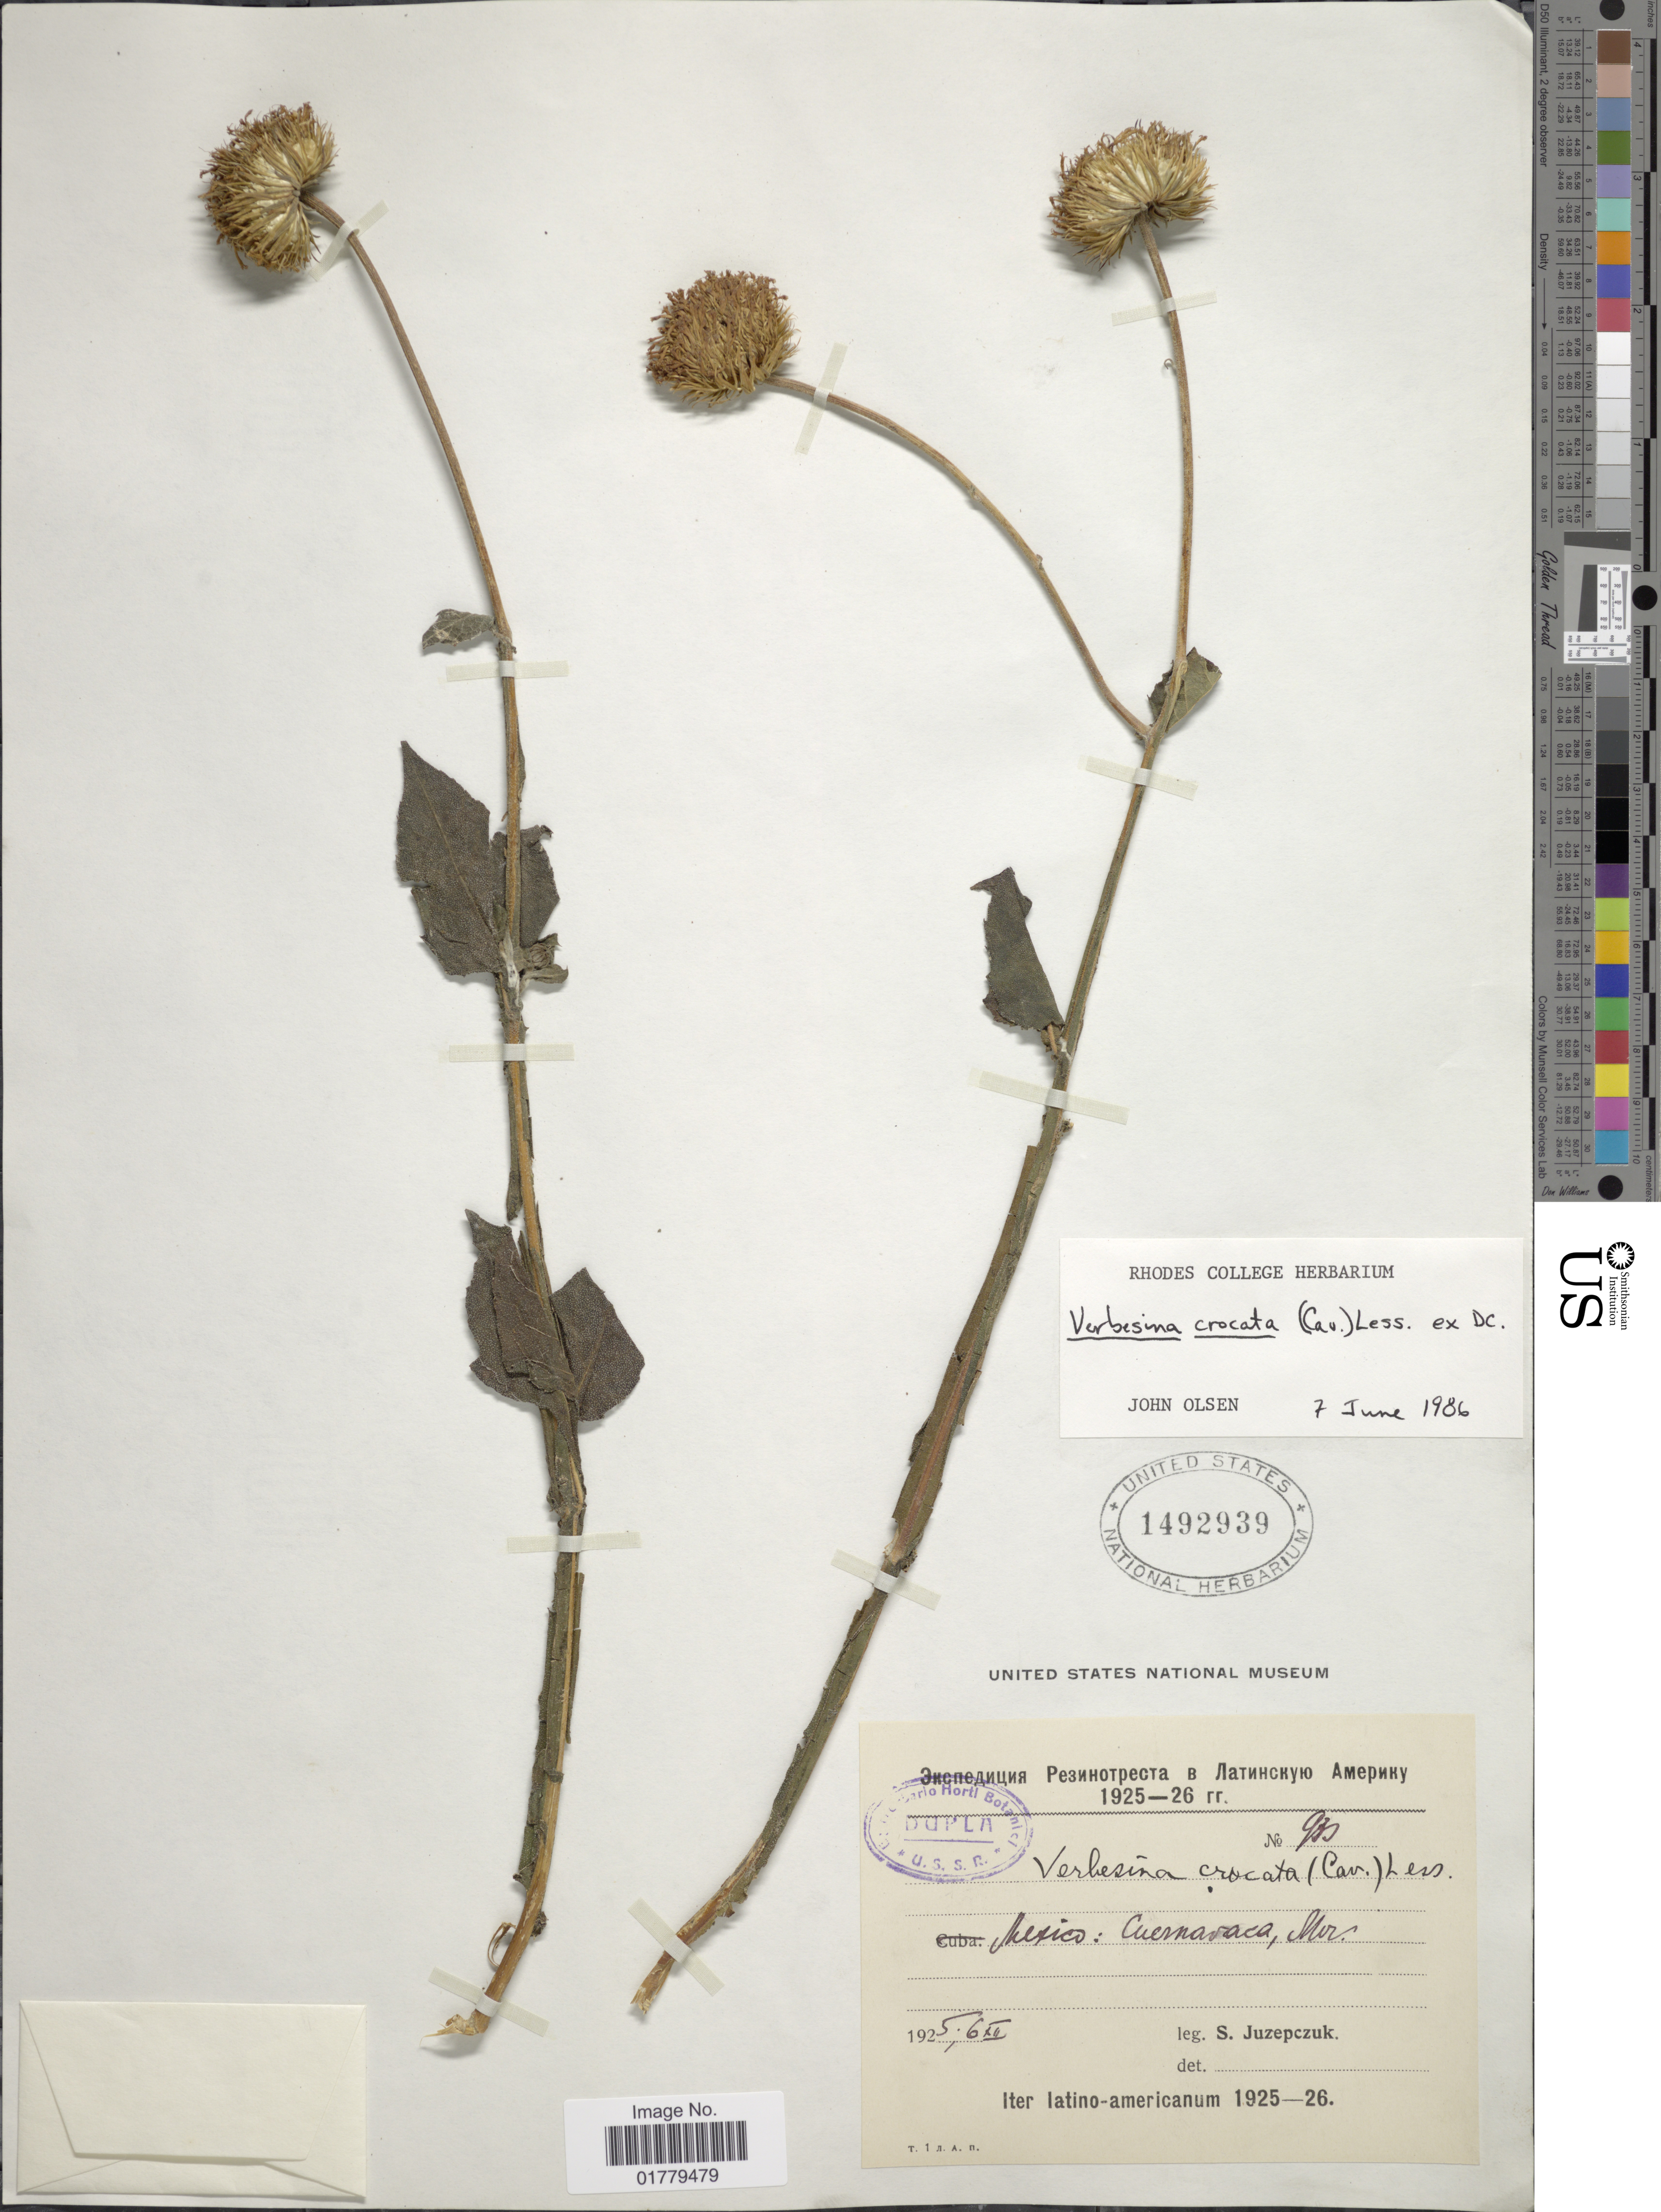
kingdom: Plantae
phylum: Tracheophyta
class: Magnoliopsida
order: Asterales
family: Asteraceae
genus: Verbesina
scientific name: Verbesina crocata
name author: (Cav.) Less.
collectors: S. V. Juzepczuk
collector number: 931*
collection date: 1925-12-06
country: Mexico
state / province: Morelos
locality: Mexico: Cuernavaca, Mor.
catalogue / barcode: US 1492939